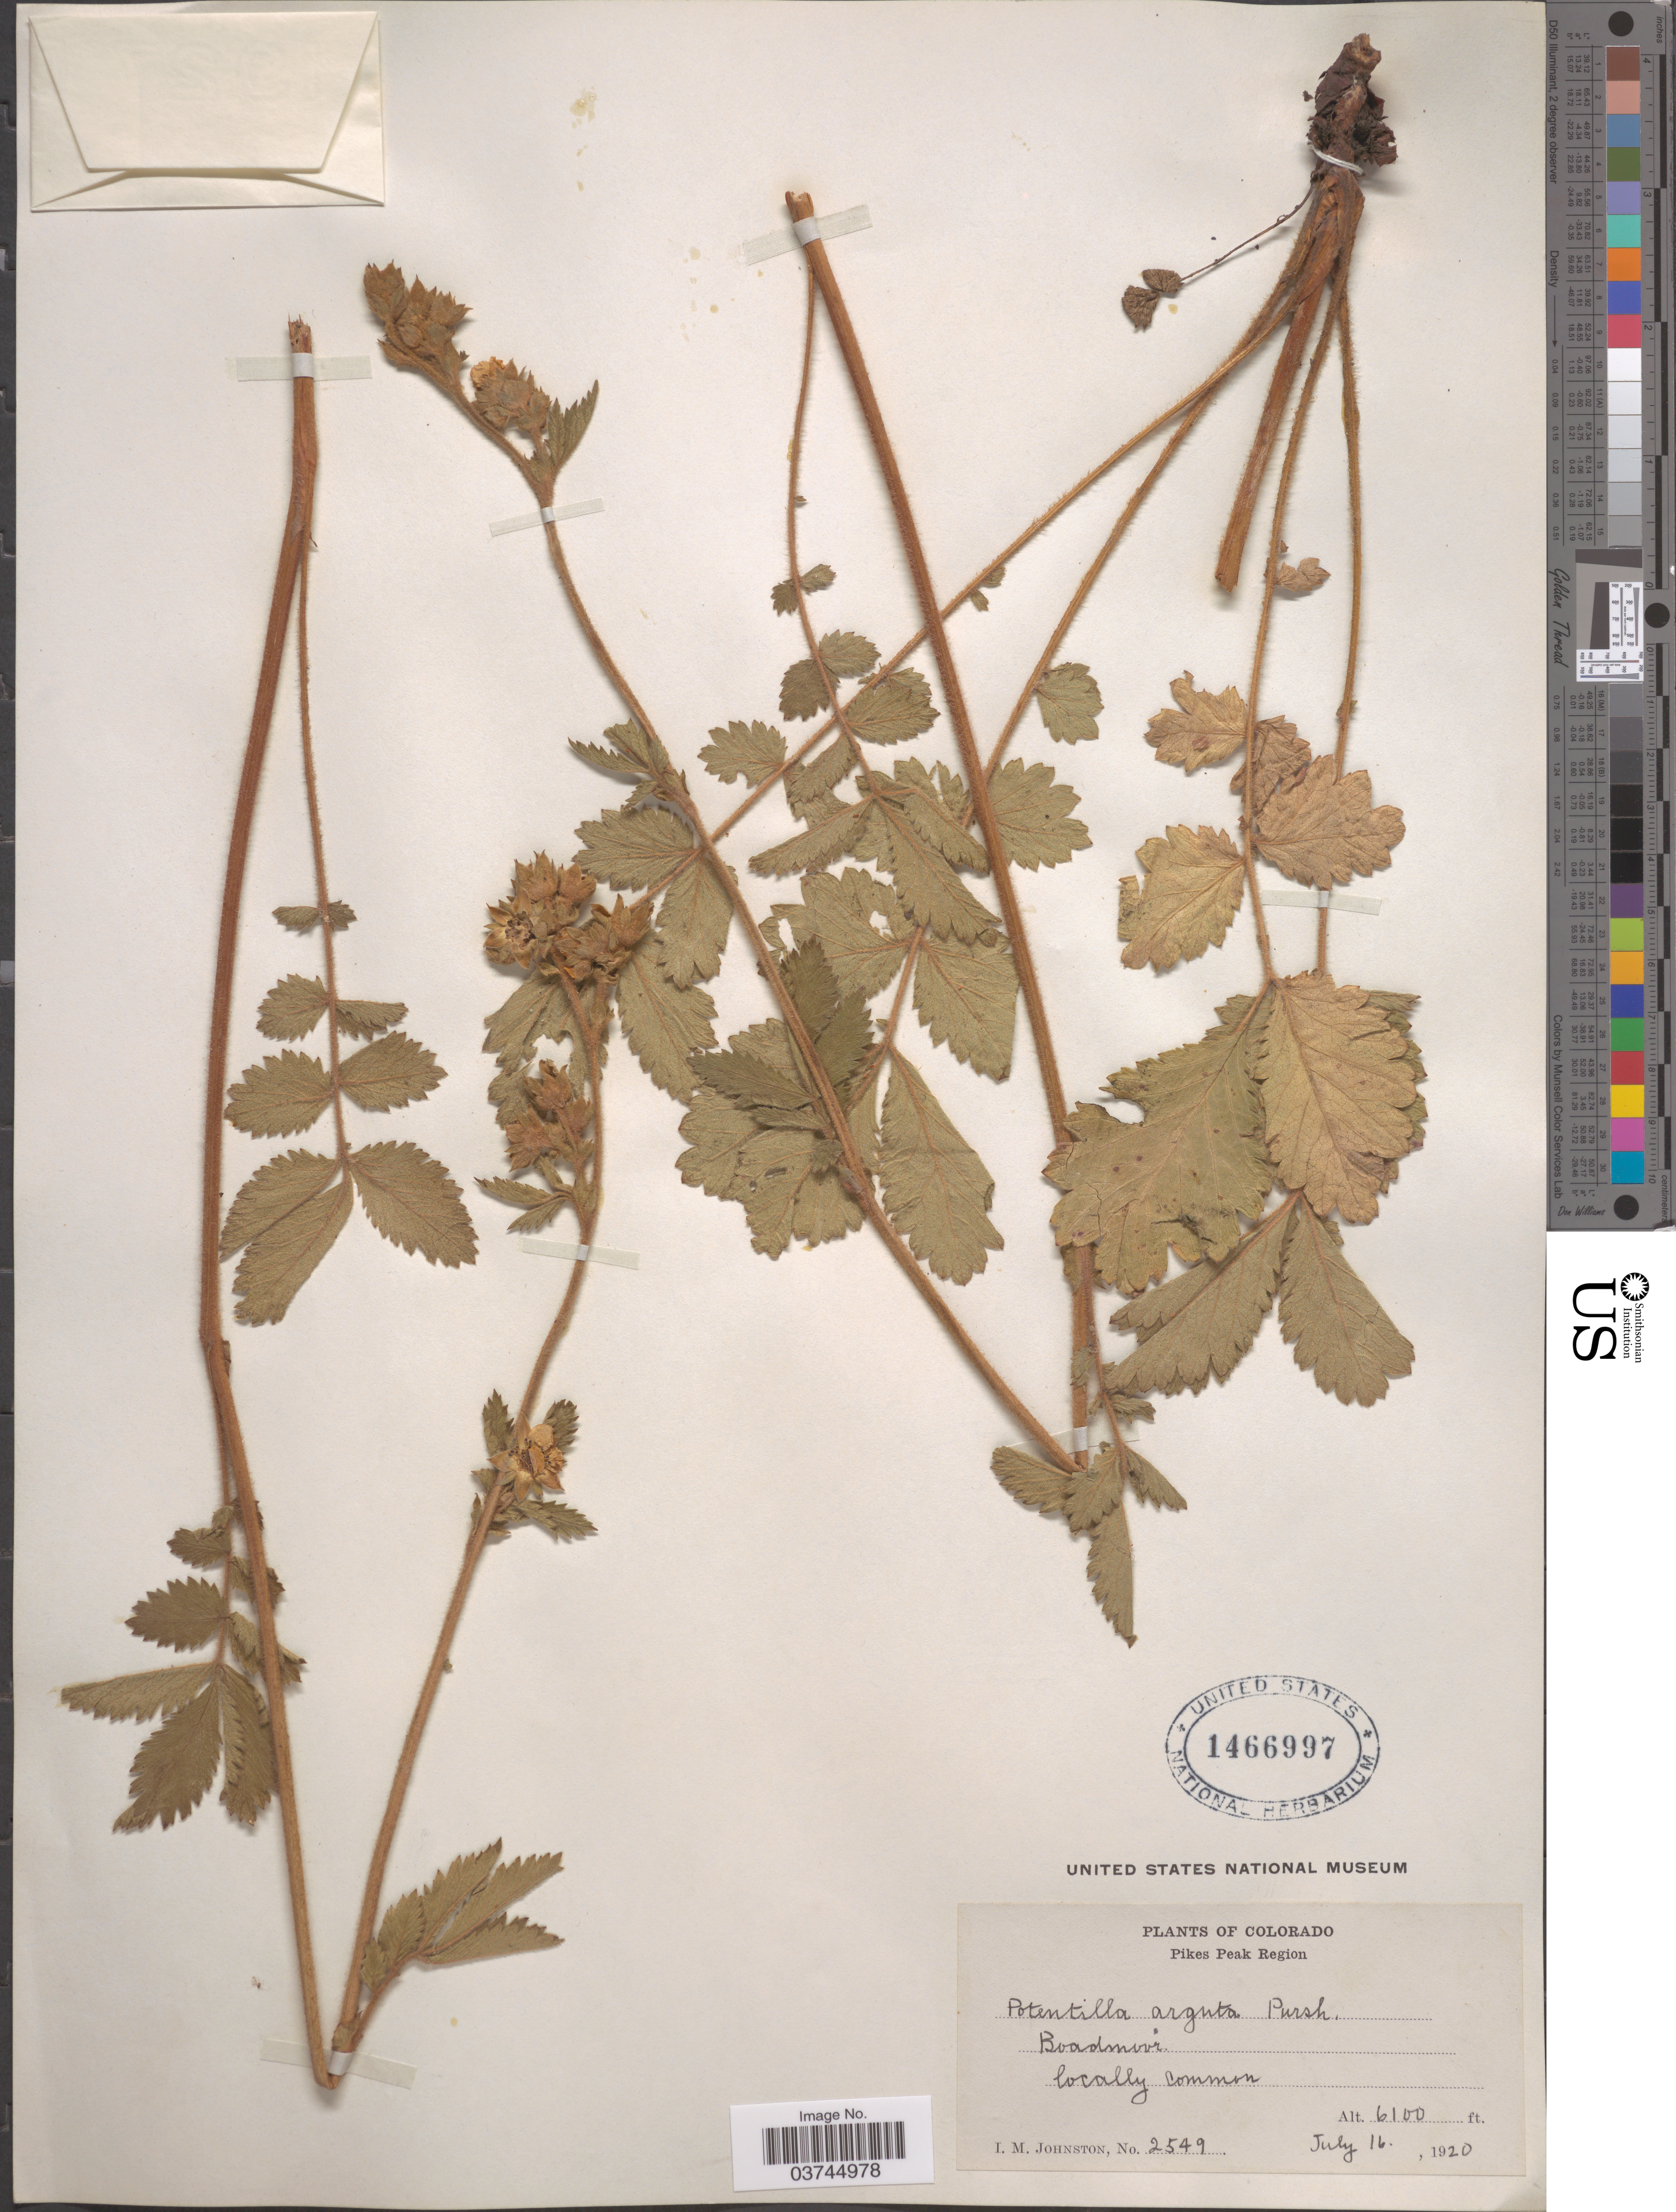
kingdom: Plantae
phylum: Tracheophyta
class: Magnoliopsida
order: Rosales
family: Rosaceae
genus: Drymocallis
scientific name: Drymocallis arguta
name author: (Pursh) Rydb.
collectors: I.M. Johnston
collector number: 2549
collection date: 1920-07-16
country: United States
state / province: Colorado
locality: Pikes Peak Region.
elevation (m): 1859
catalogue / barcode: US 1466997